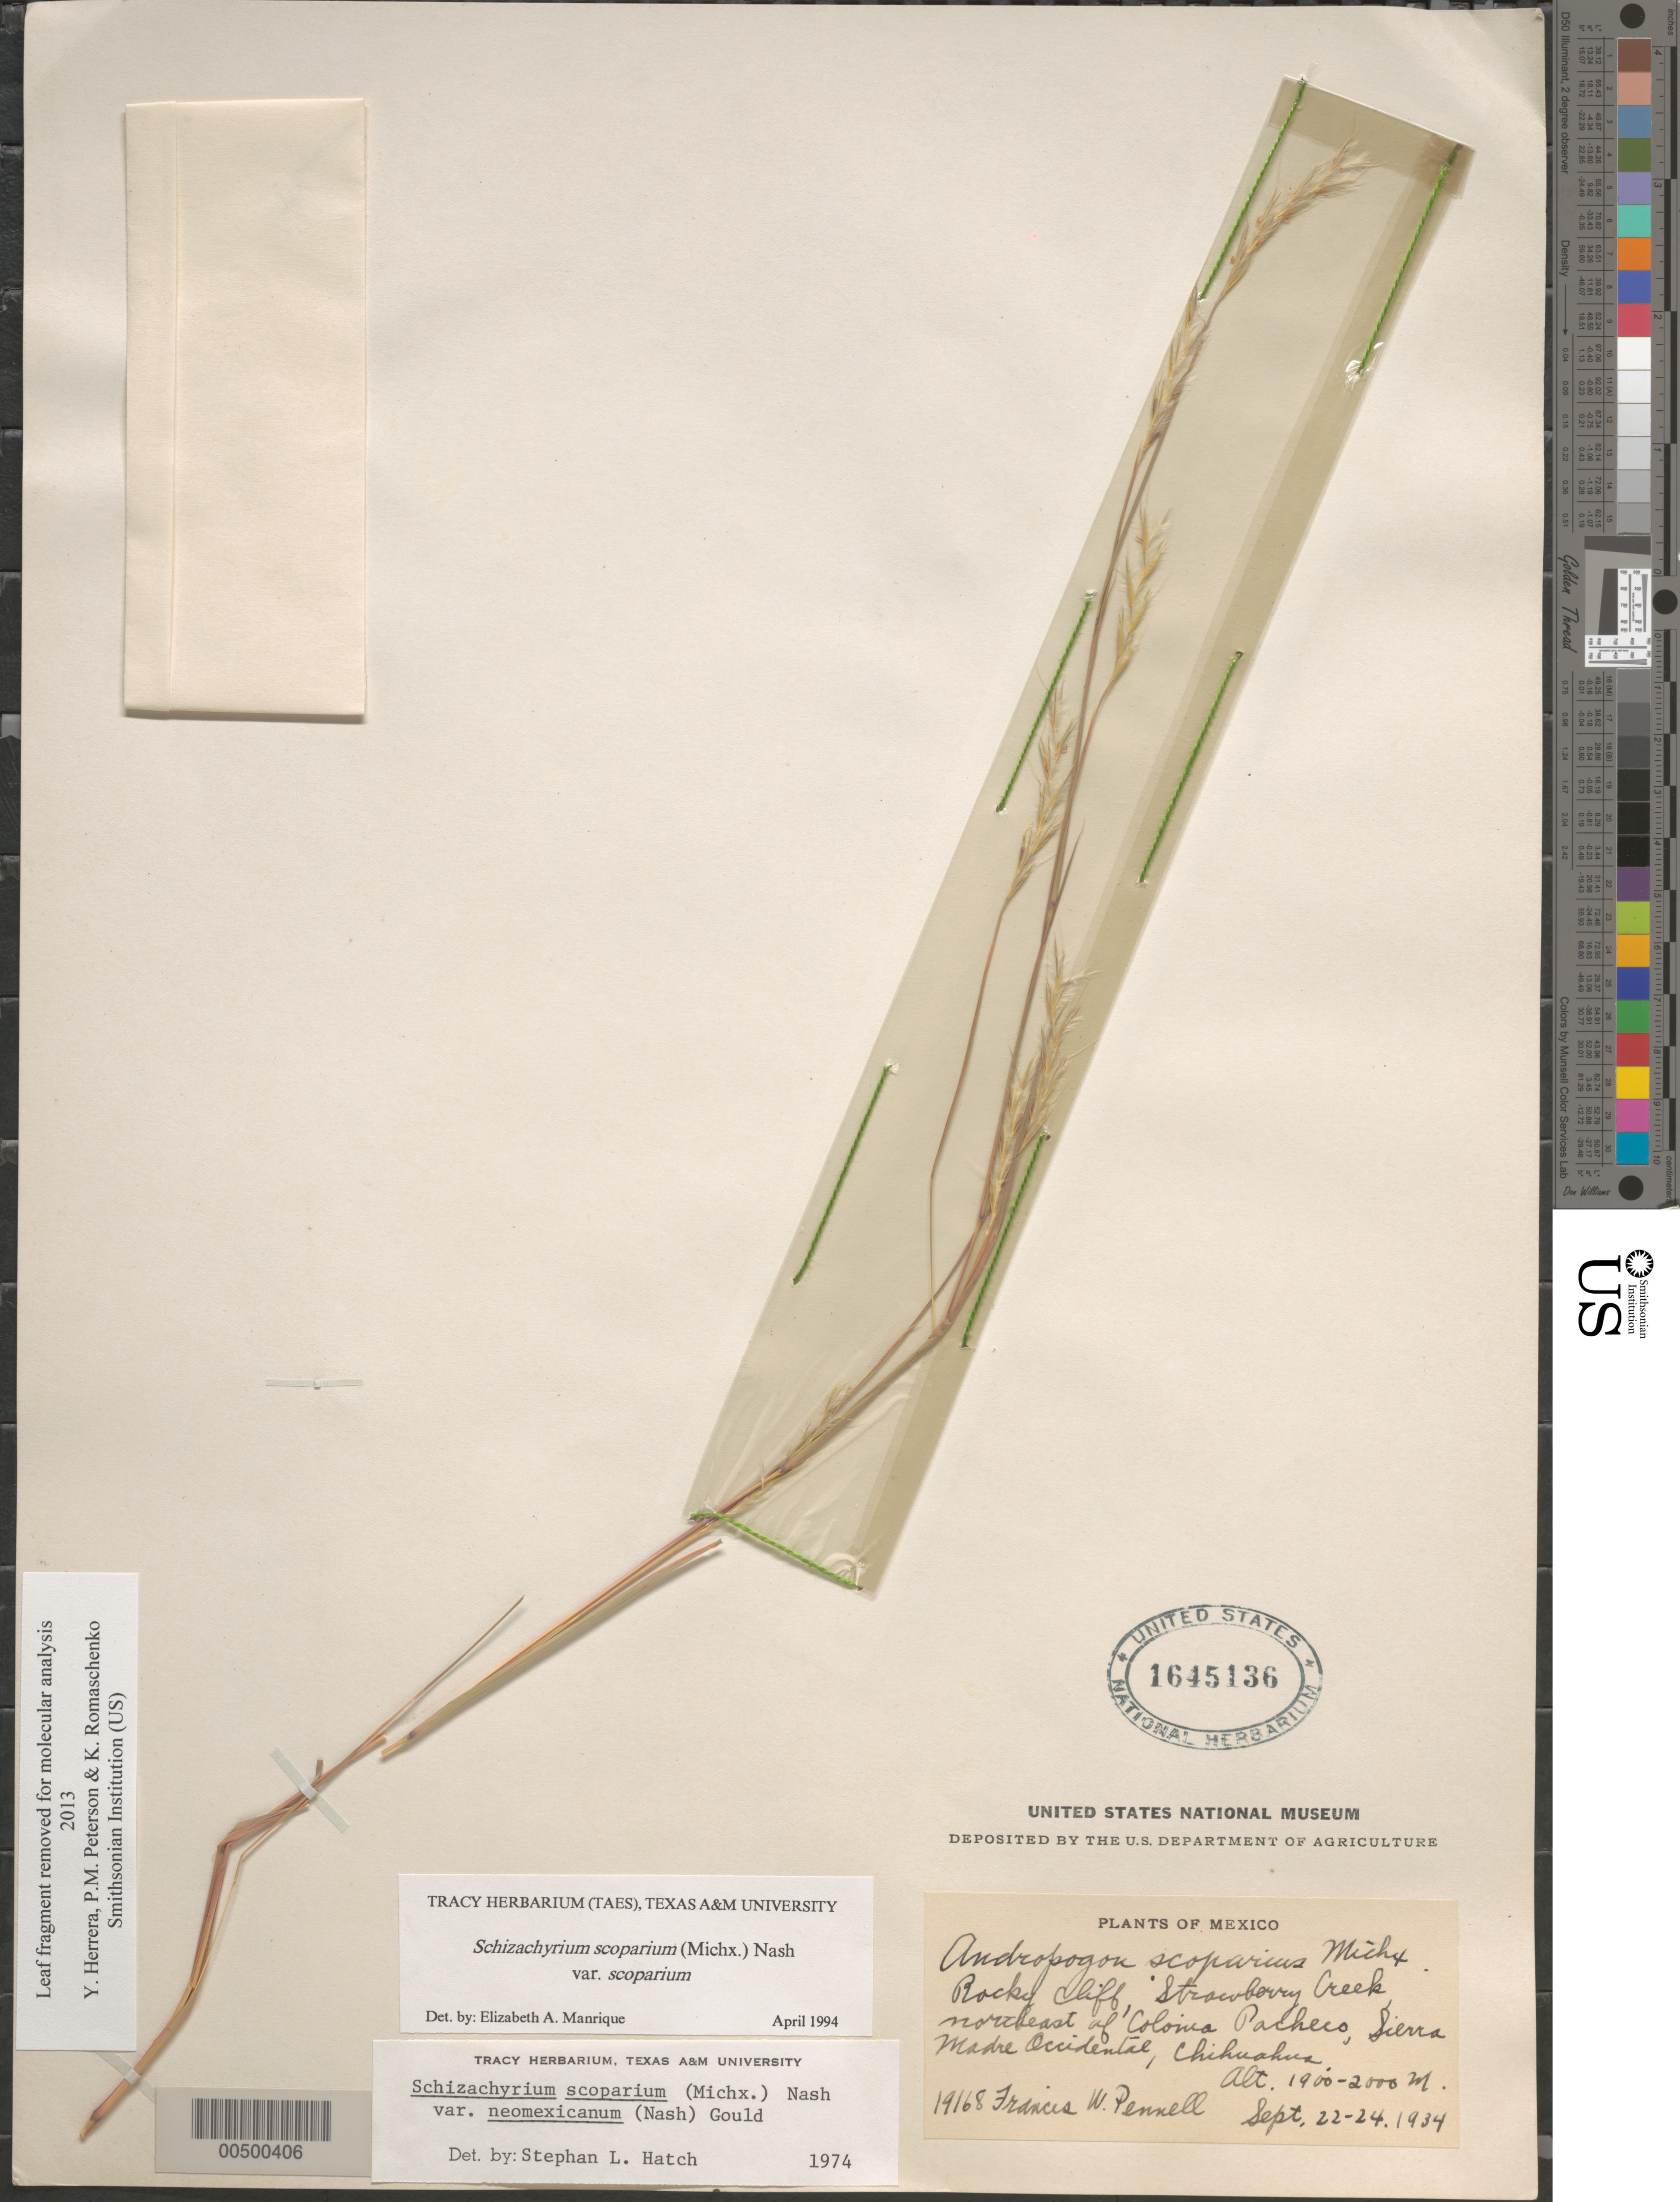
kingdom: Plantae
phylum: Tracheophyta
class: Liliopsida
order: Poales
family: Poaceae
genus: Schizachyrium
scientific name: Schizachyrium scoparium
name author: (Michx.) Nash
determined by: Manrique, E. A.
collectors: F. W. Pennell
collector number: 19168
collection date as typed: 22 Sep 1934 to 24 Sep 1934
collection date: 1934-09-22/1934-09-24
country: Mexico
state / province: Chihuahua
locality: Strawberry Creek, NE of Colonia Pacheco, Sierra Madre Occidental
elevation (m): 1900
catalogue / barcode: US 1645136